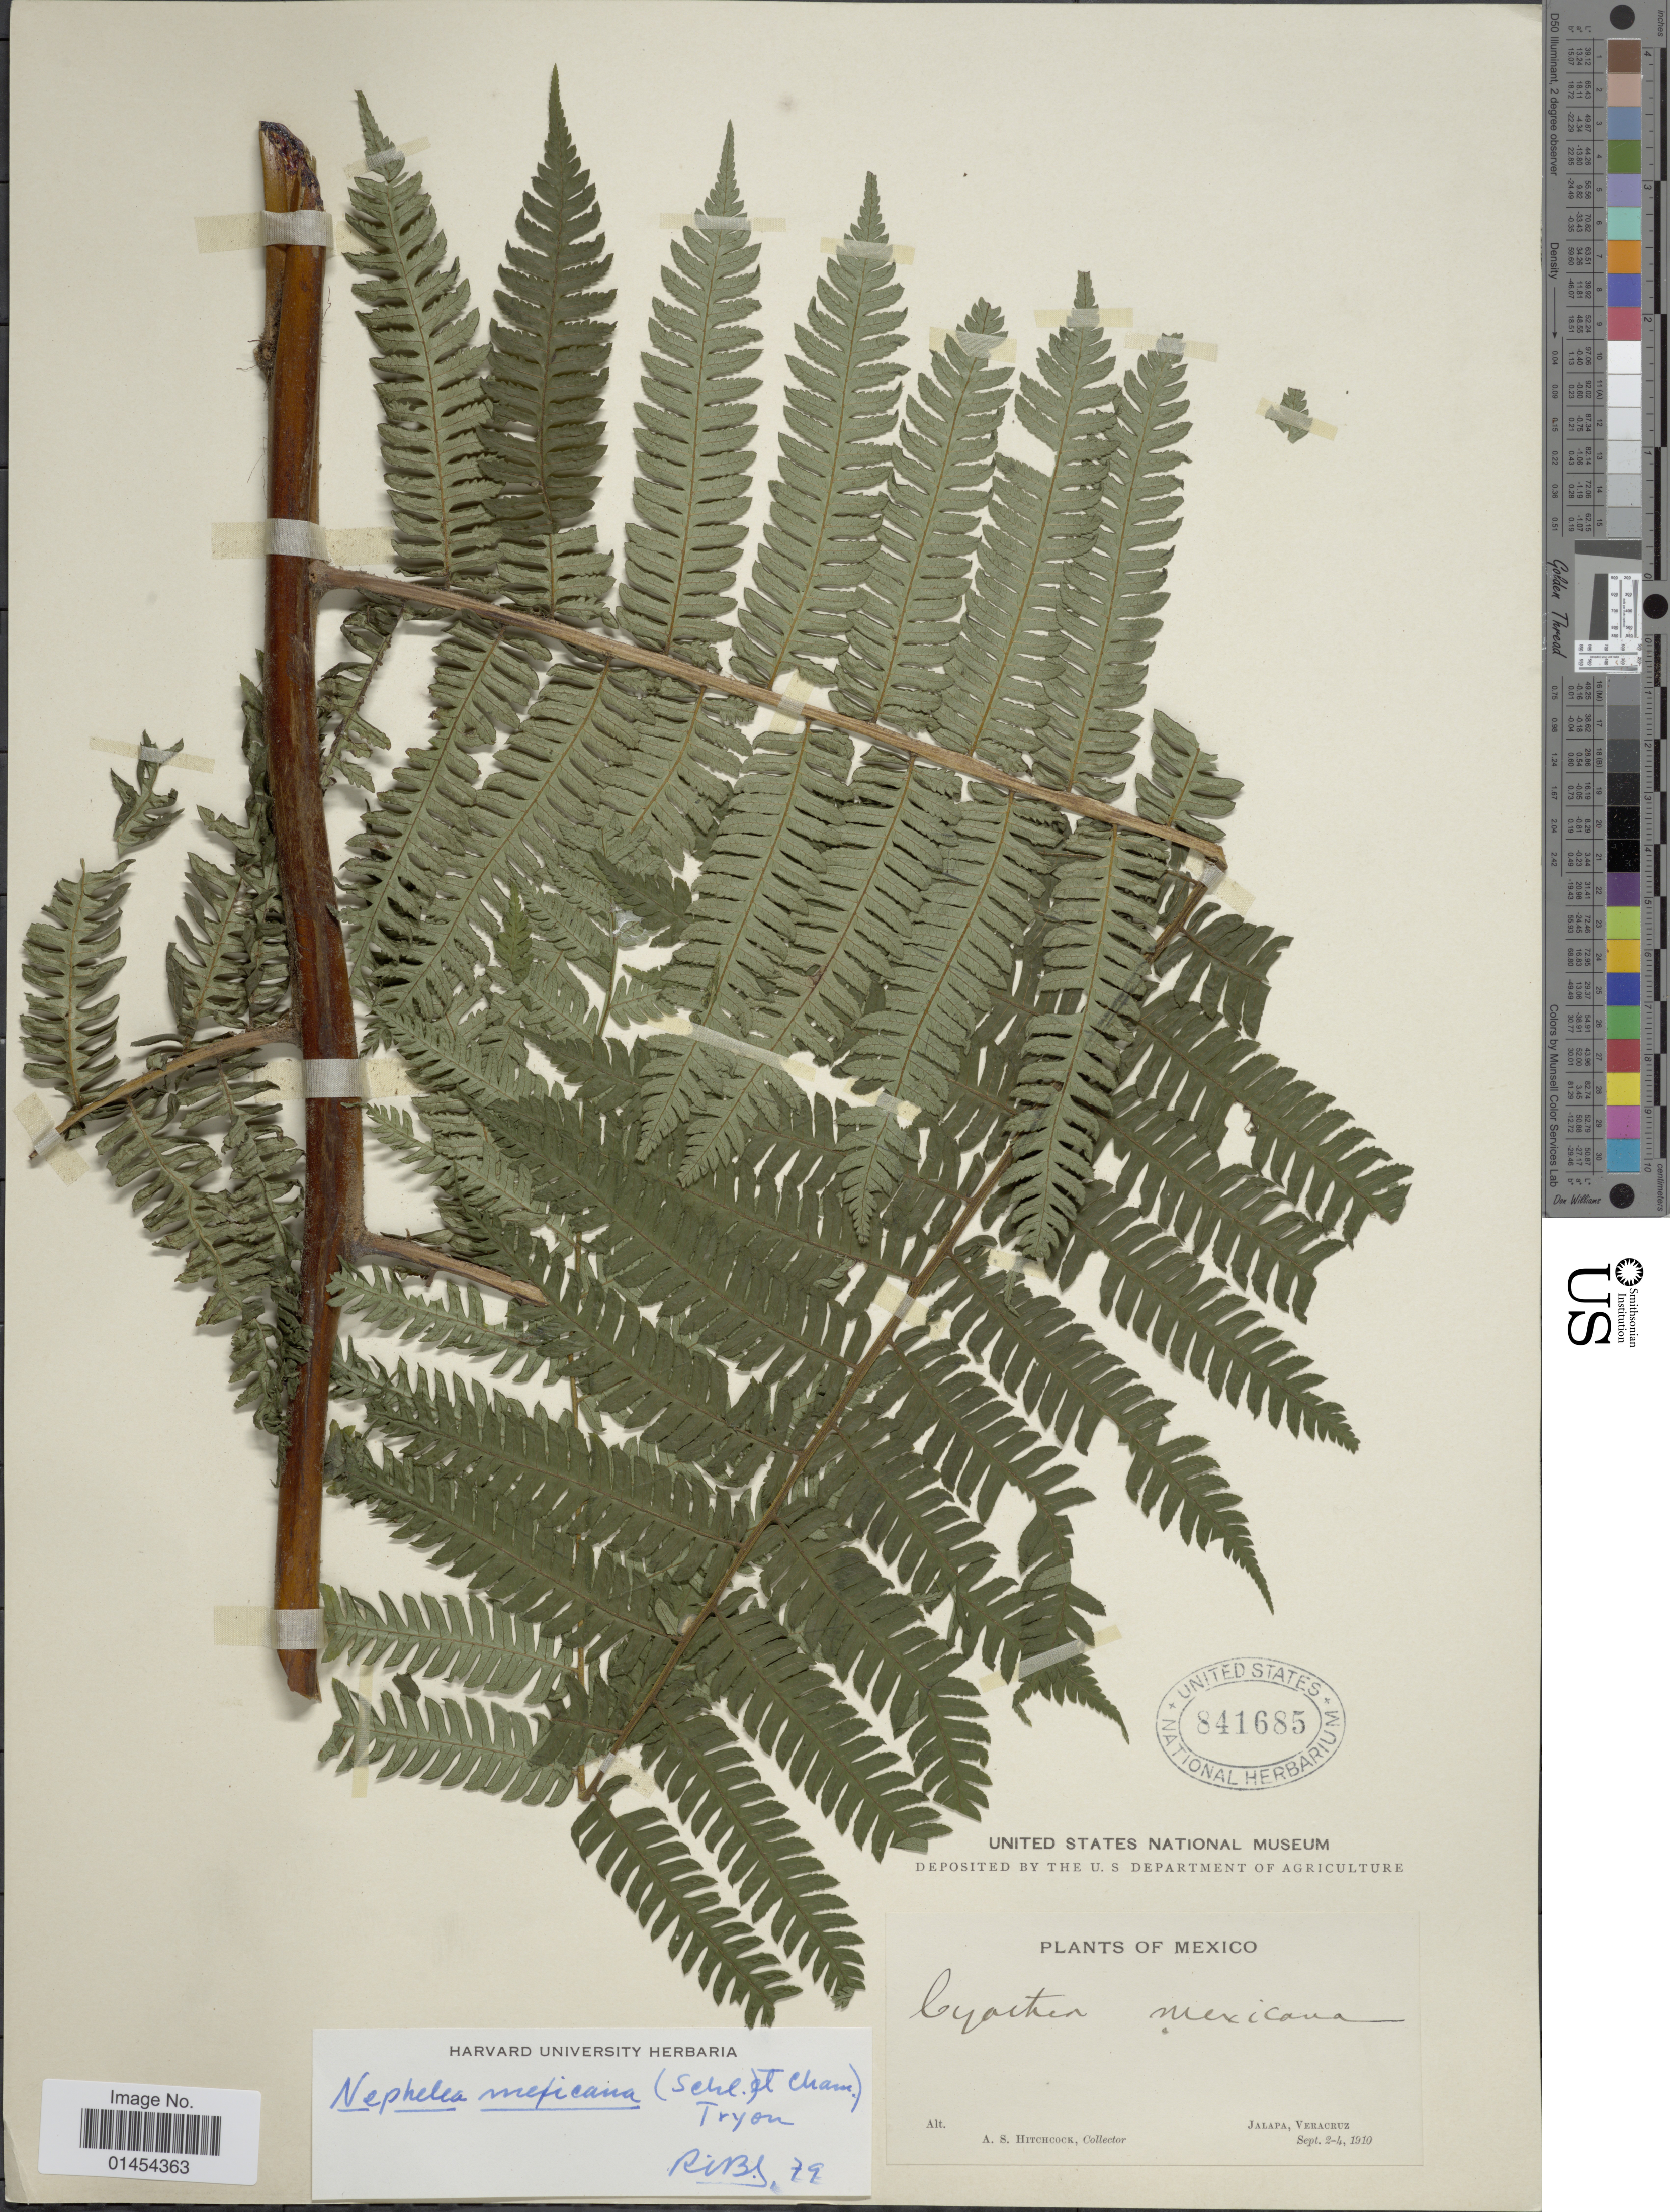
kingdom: Plantae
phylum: Tracheophyta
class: Polypodiopsida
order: Cyatheales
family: Cyatheaceae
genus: Alsophila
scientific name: Alsophila firma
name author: (Baker) D.S. Conant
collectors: A. S. Hitchcock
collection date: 1910-09-02/1910-09-04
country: Mexico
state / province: Veracruz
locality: Jalapa, Veracruz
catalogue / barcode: US 841685